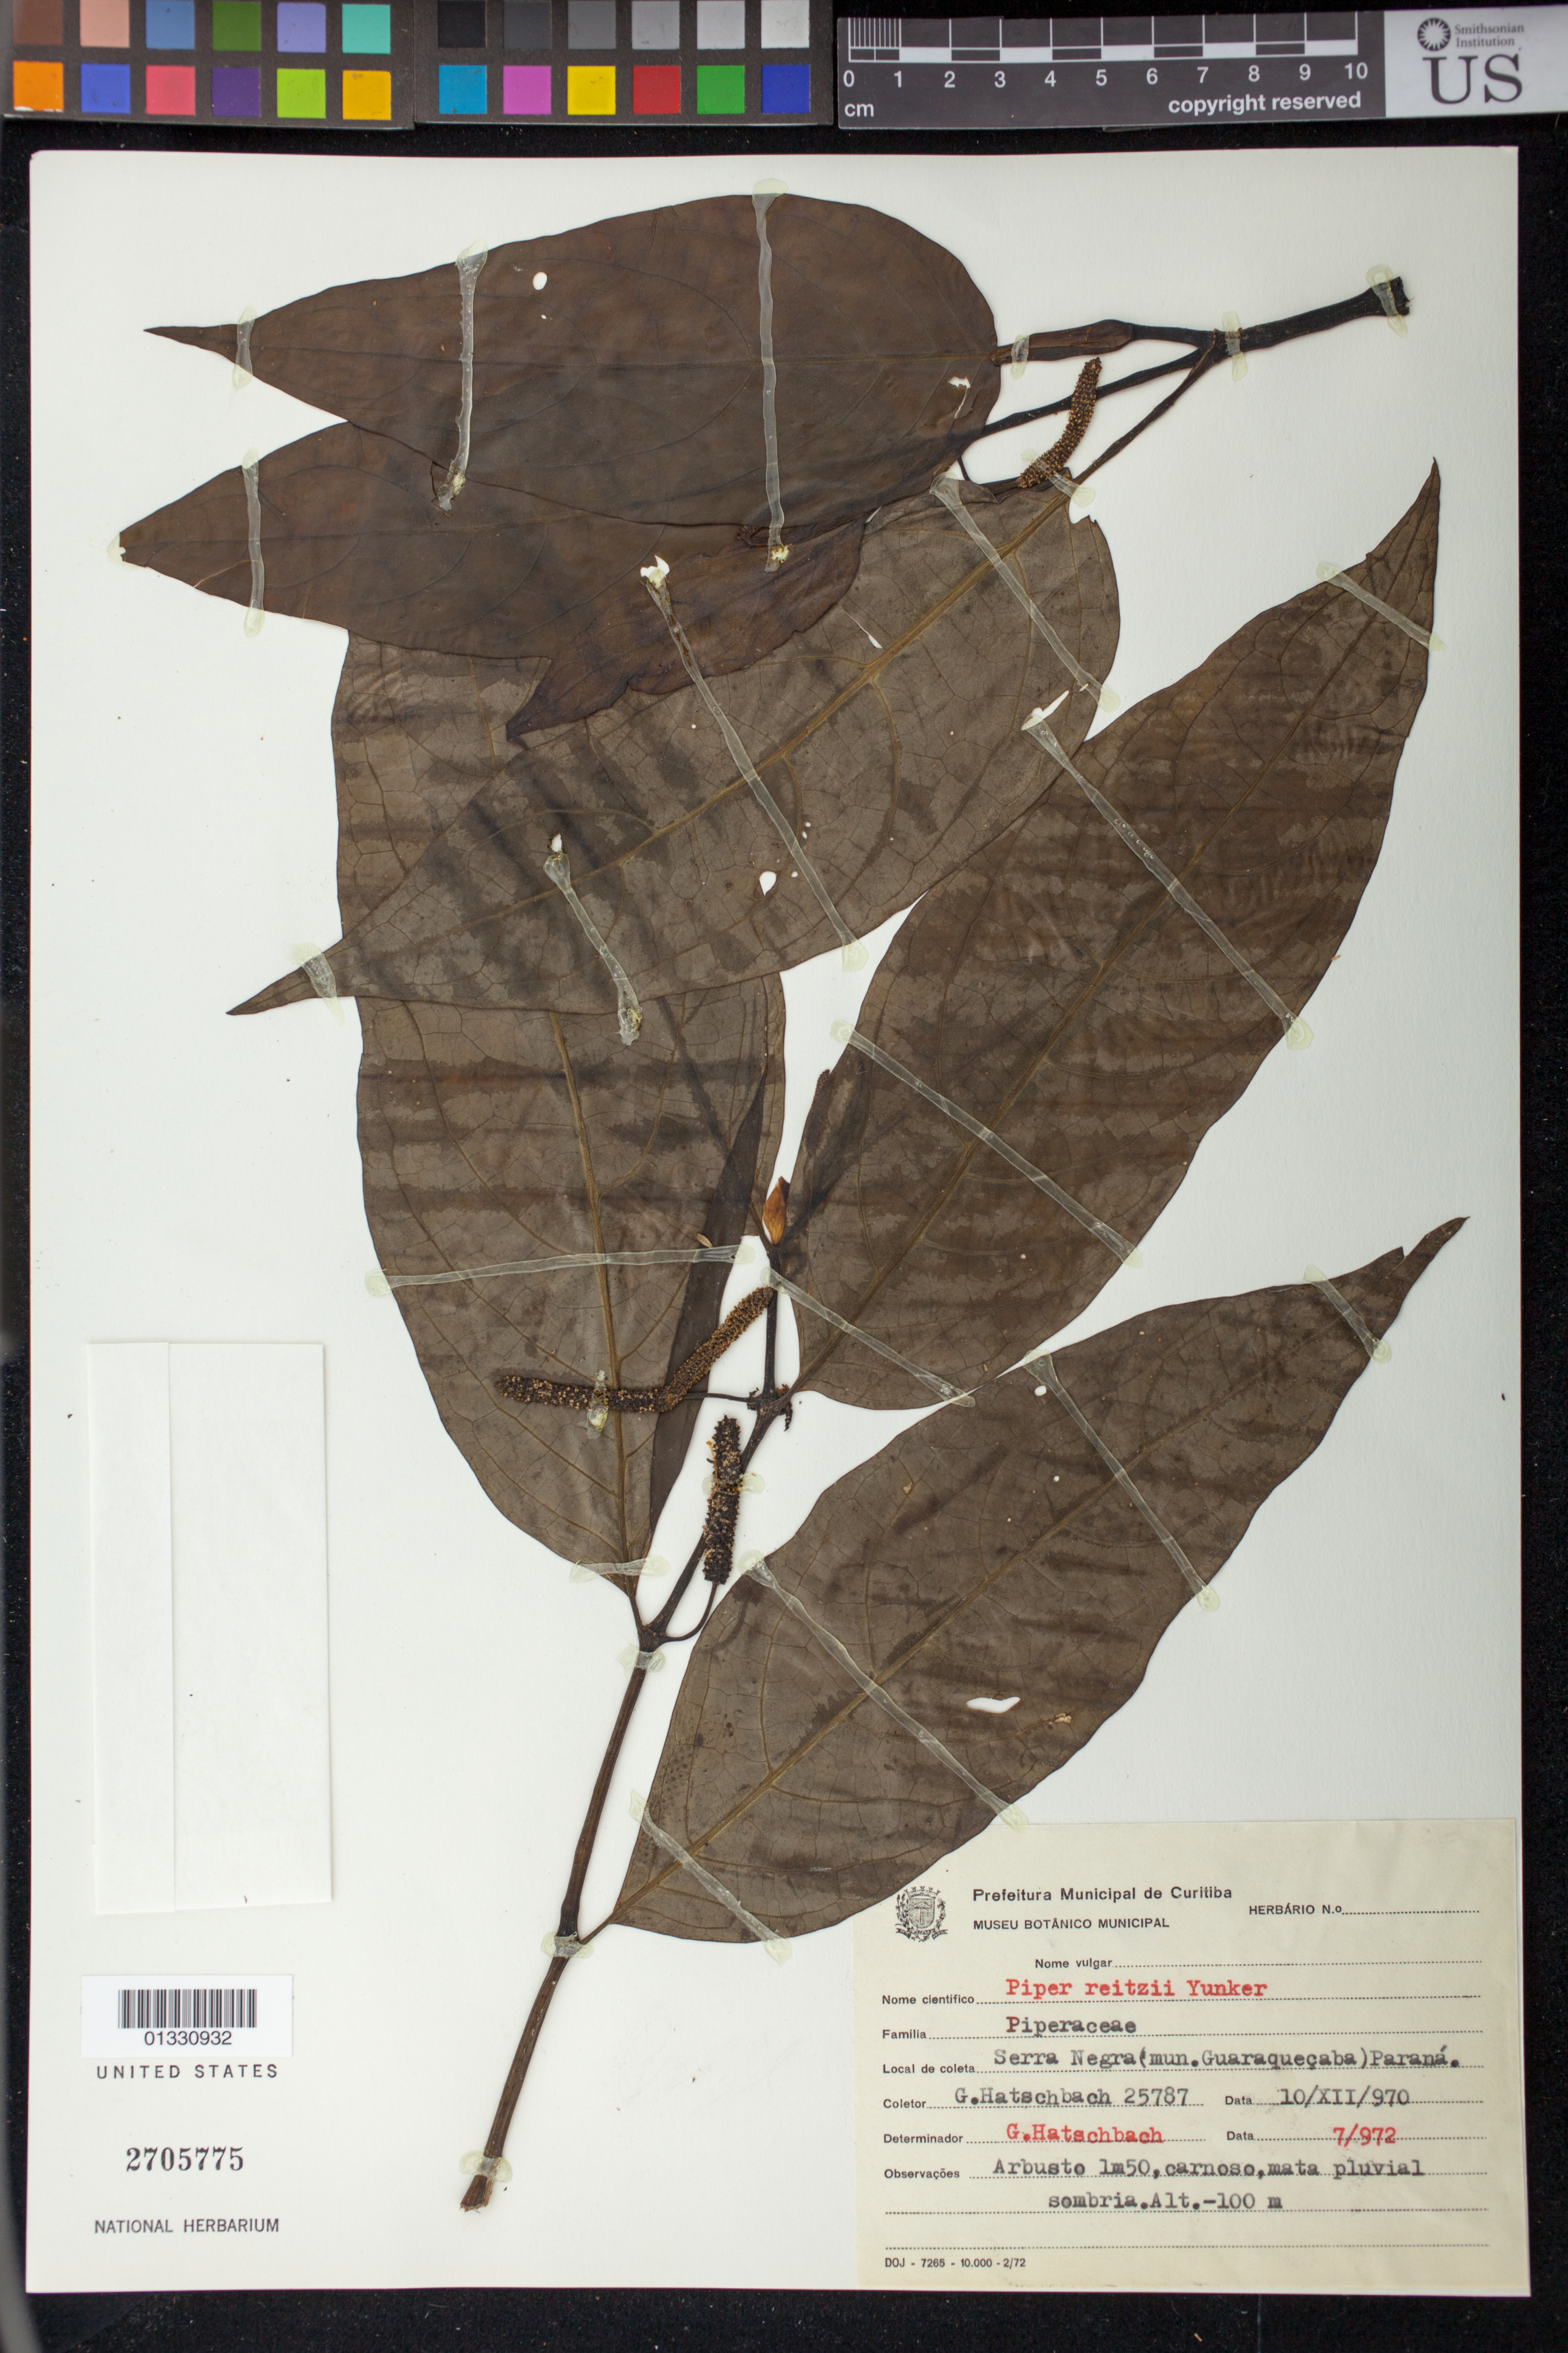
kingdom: Plantae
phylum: Tracheophyta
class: Magnoliopsida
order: Piperales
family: Piperaceae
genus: Piper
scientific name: Piper reitzii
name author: Yunck.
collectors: G. Hatschbach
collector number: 25787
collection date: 1970-12-10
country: Brazil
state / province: Paraná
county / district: Guaraqueçaba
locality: Serra Negra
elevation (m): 100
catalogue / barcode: US 2705775